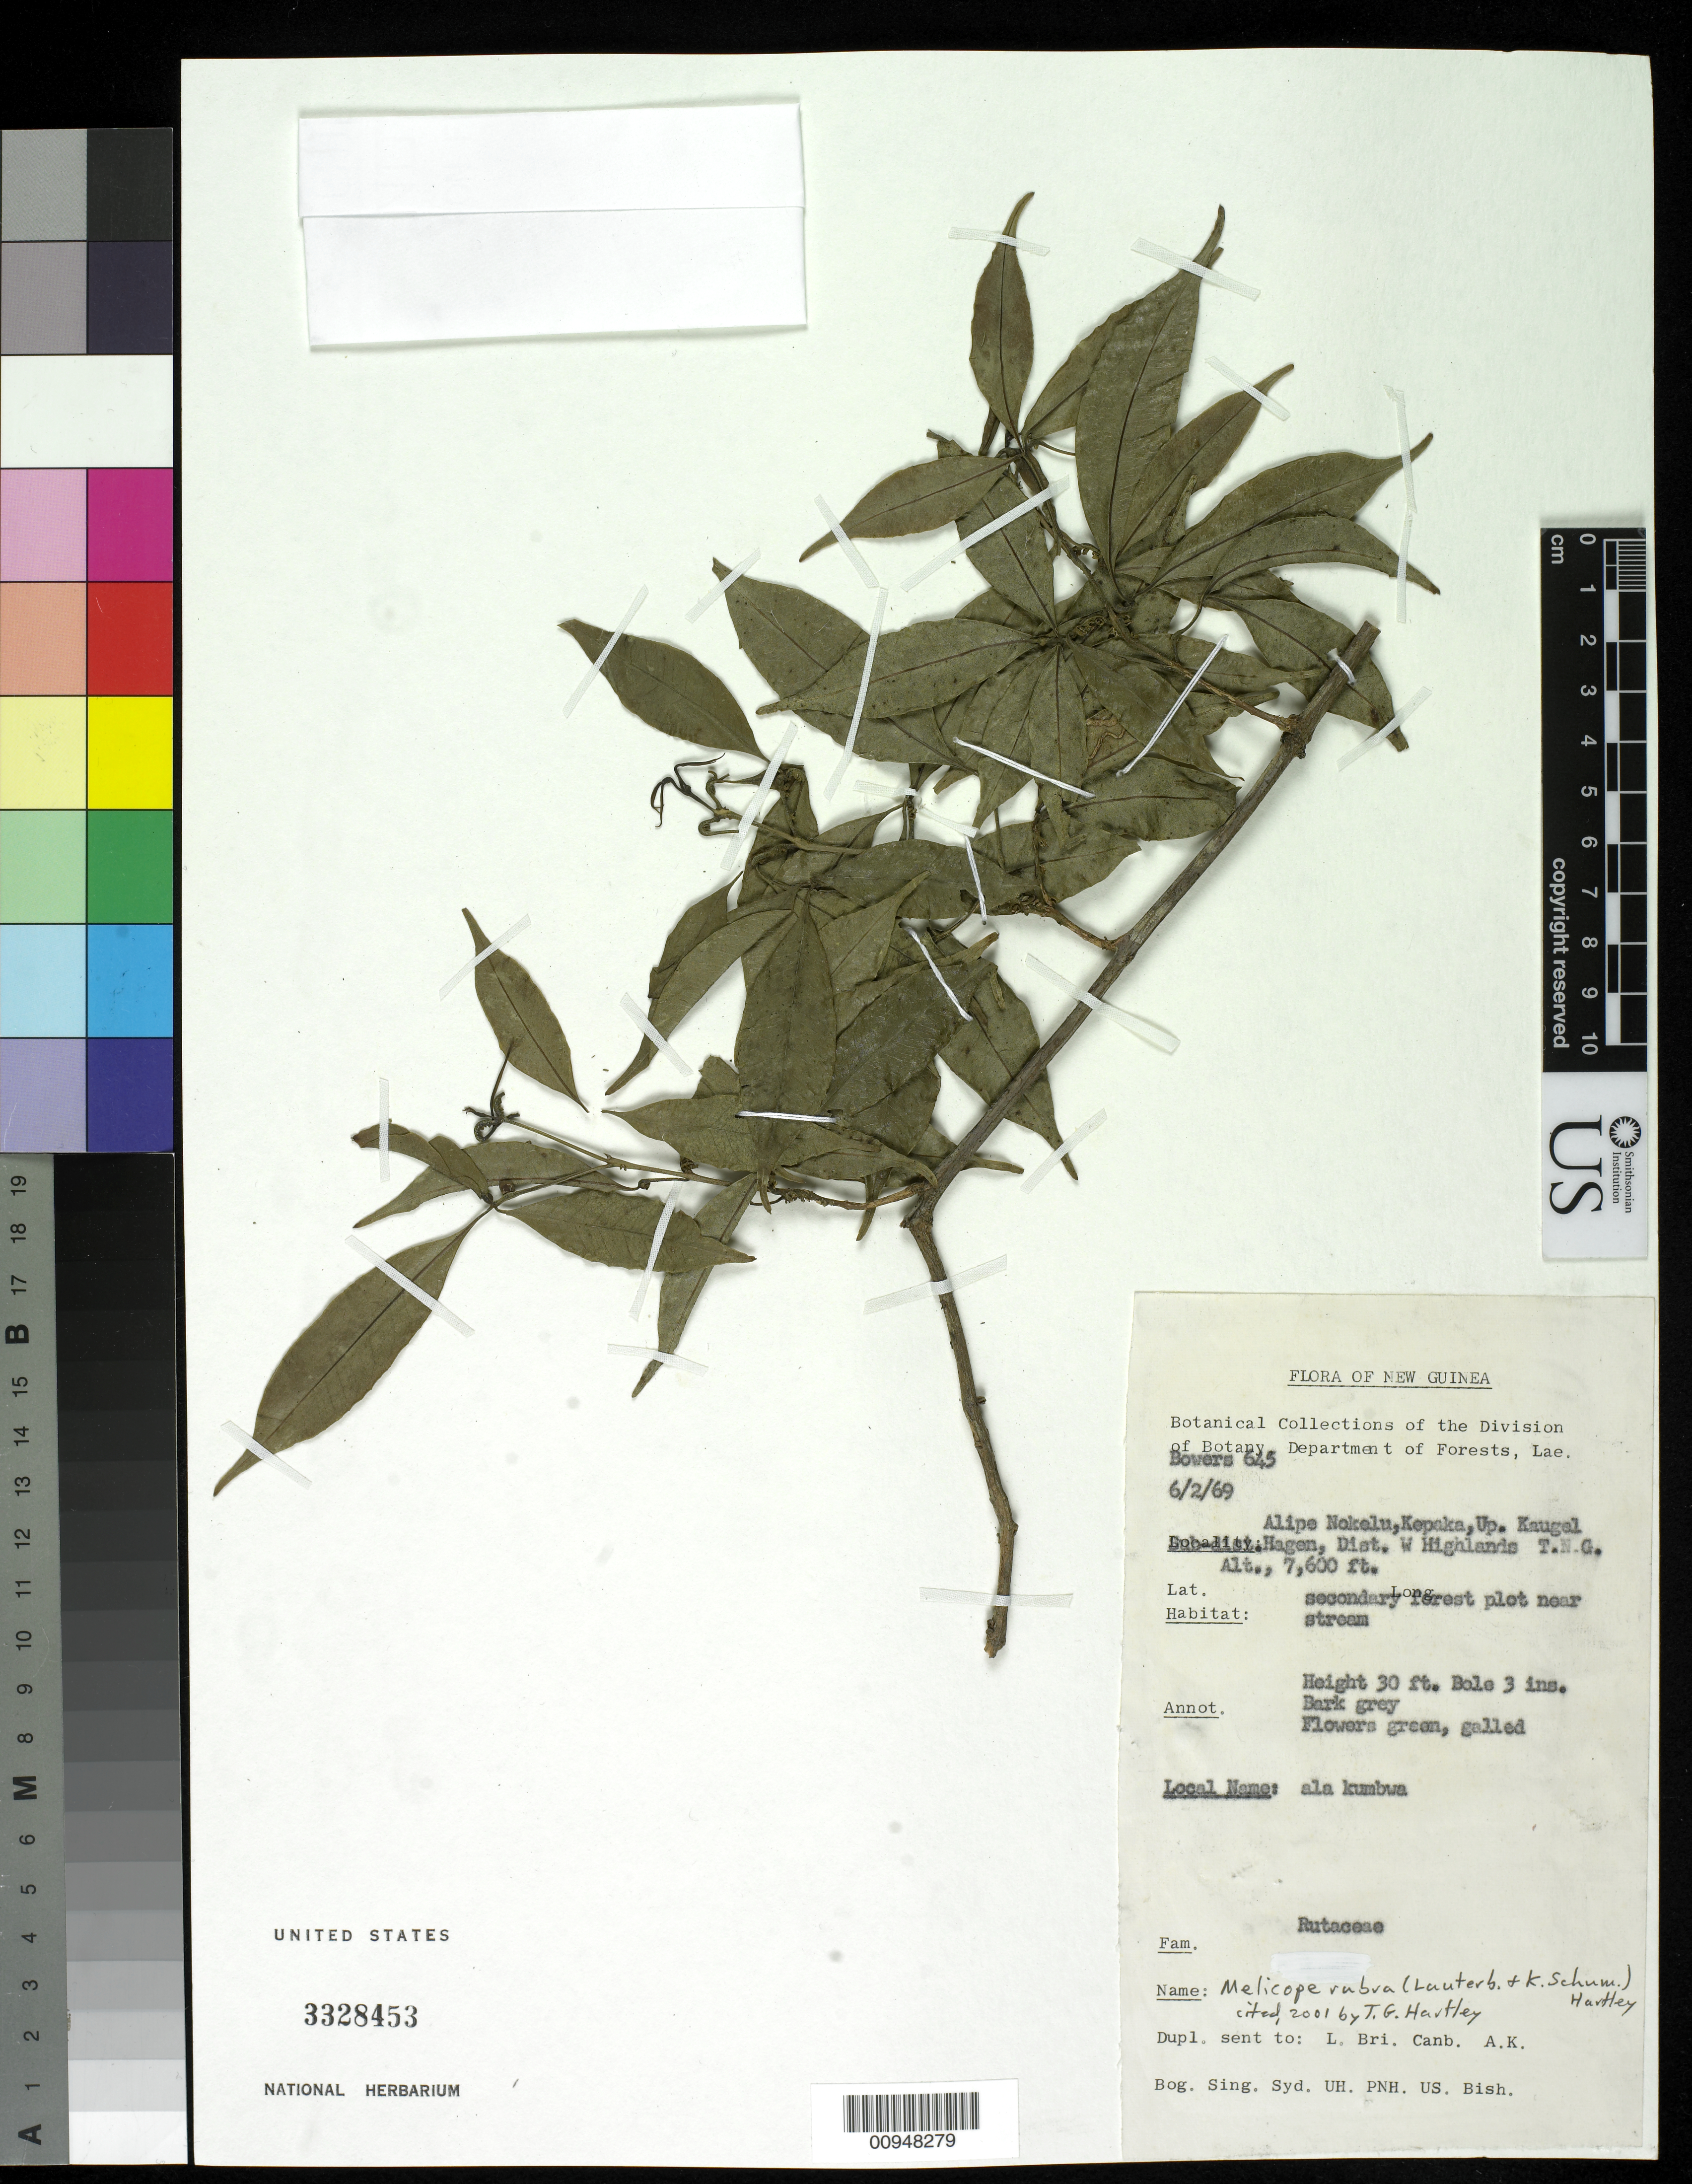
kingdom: Plantae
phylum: Tracheophyta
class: Magnoliopsida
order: Sapindales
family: Rutaceae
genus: Melicope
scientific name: Melicope rubra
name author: (Lauterb. & K. Schum.) T.G. Hartley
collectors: N. Bowers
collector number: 645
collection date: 1969-02-06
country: Papua New Guinea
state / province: Western Highlands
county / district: Mount Hagen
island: New Guinea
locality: Alipe Nokelu, Kepaka, Upper Kaugal Subdistrict.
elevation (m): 2316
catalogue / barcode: US 3328453